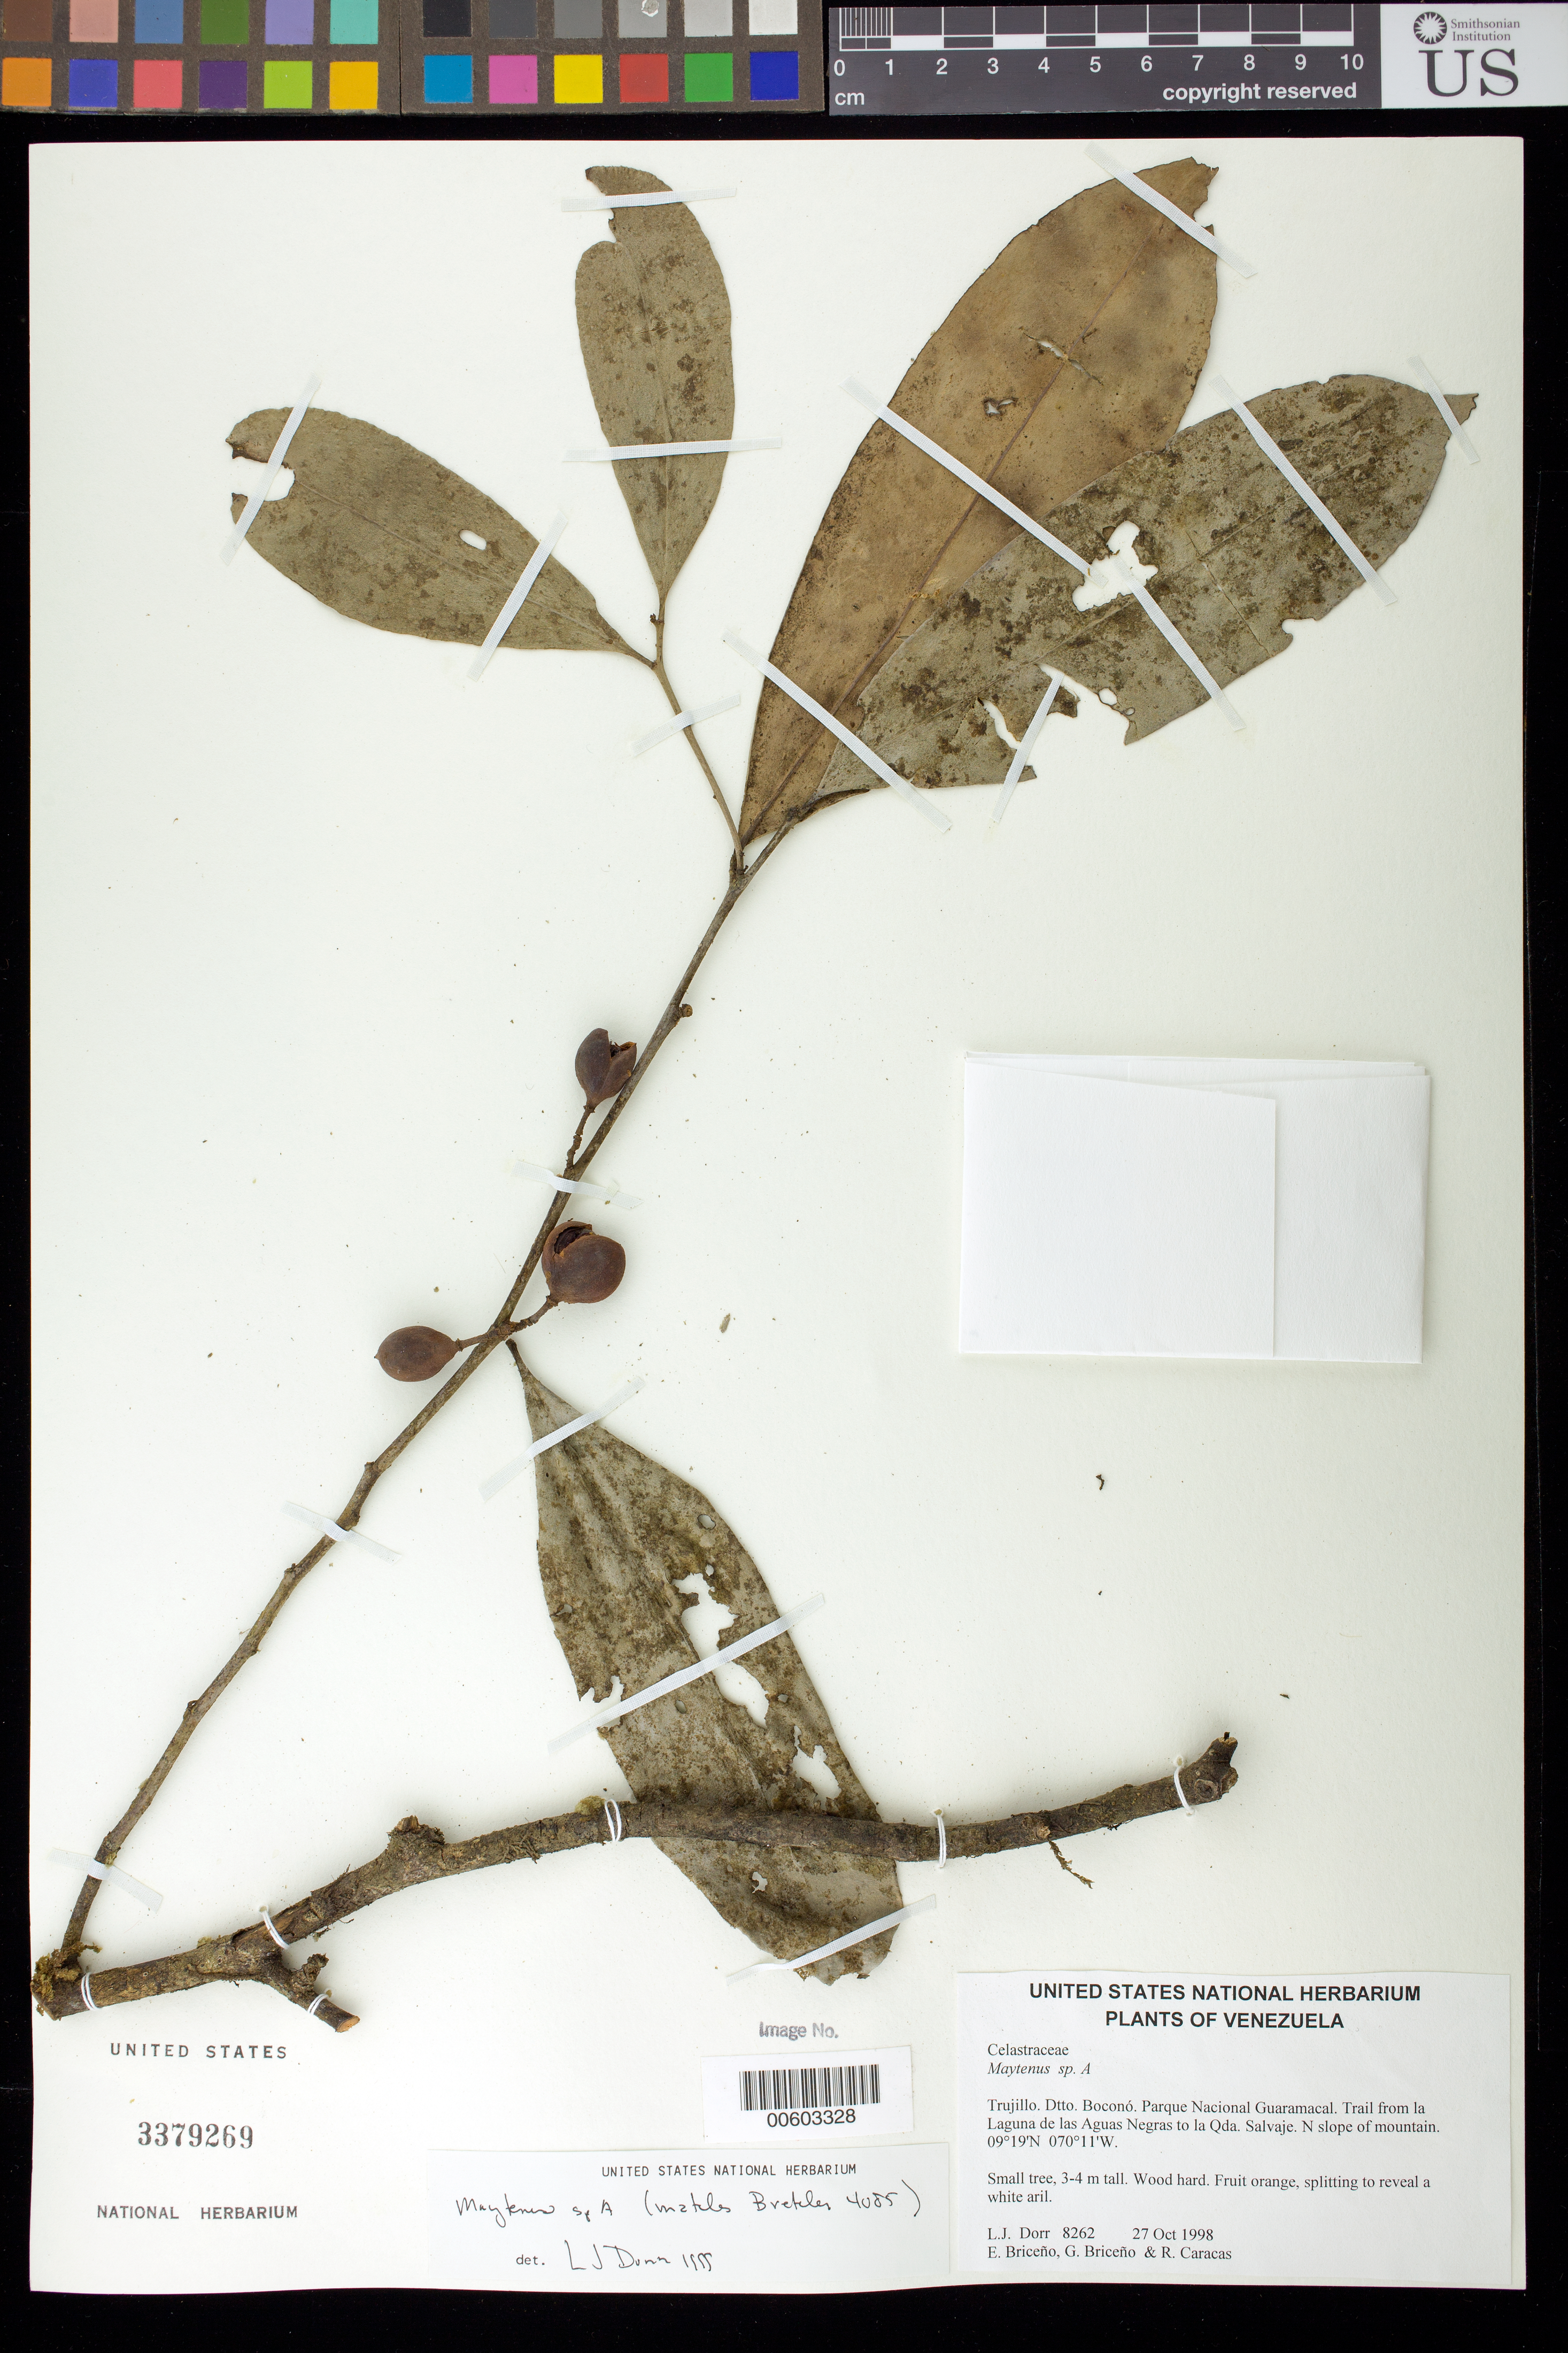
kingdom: Plantae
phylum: Tracheophyta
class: Magnoliopsida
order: Celastrales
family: Celastraceae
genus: Maytenus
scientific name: Maytenus sp. a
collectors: L. J. Dorr, E. Briceño, G. Briceño & R. Caracas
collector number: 8262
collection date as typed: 27 Oct 1998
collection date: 1998-10-27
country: Venezuela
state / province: Trujillo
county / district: Boconó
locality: Parque Nacional Guaramacal. Trail from la Laguna de las Aguas Negras to la Qda. Salvaje. N slope of mountain.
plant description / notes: PORT, US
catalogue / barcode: US 3379269